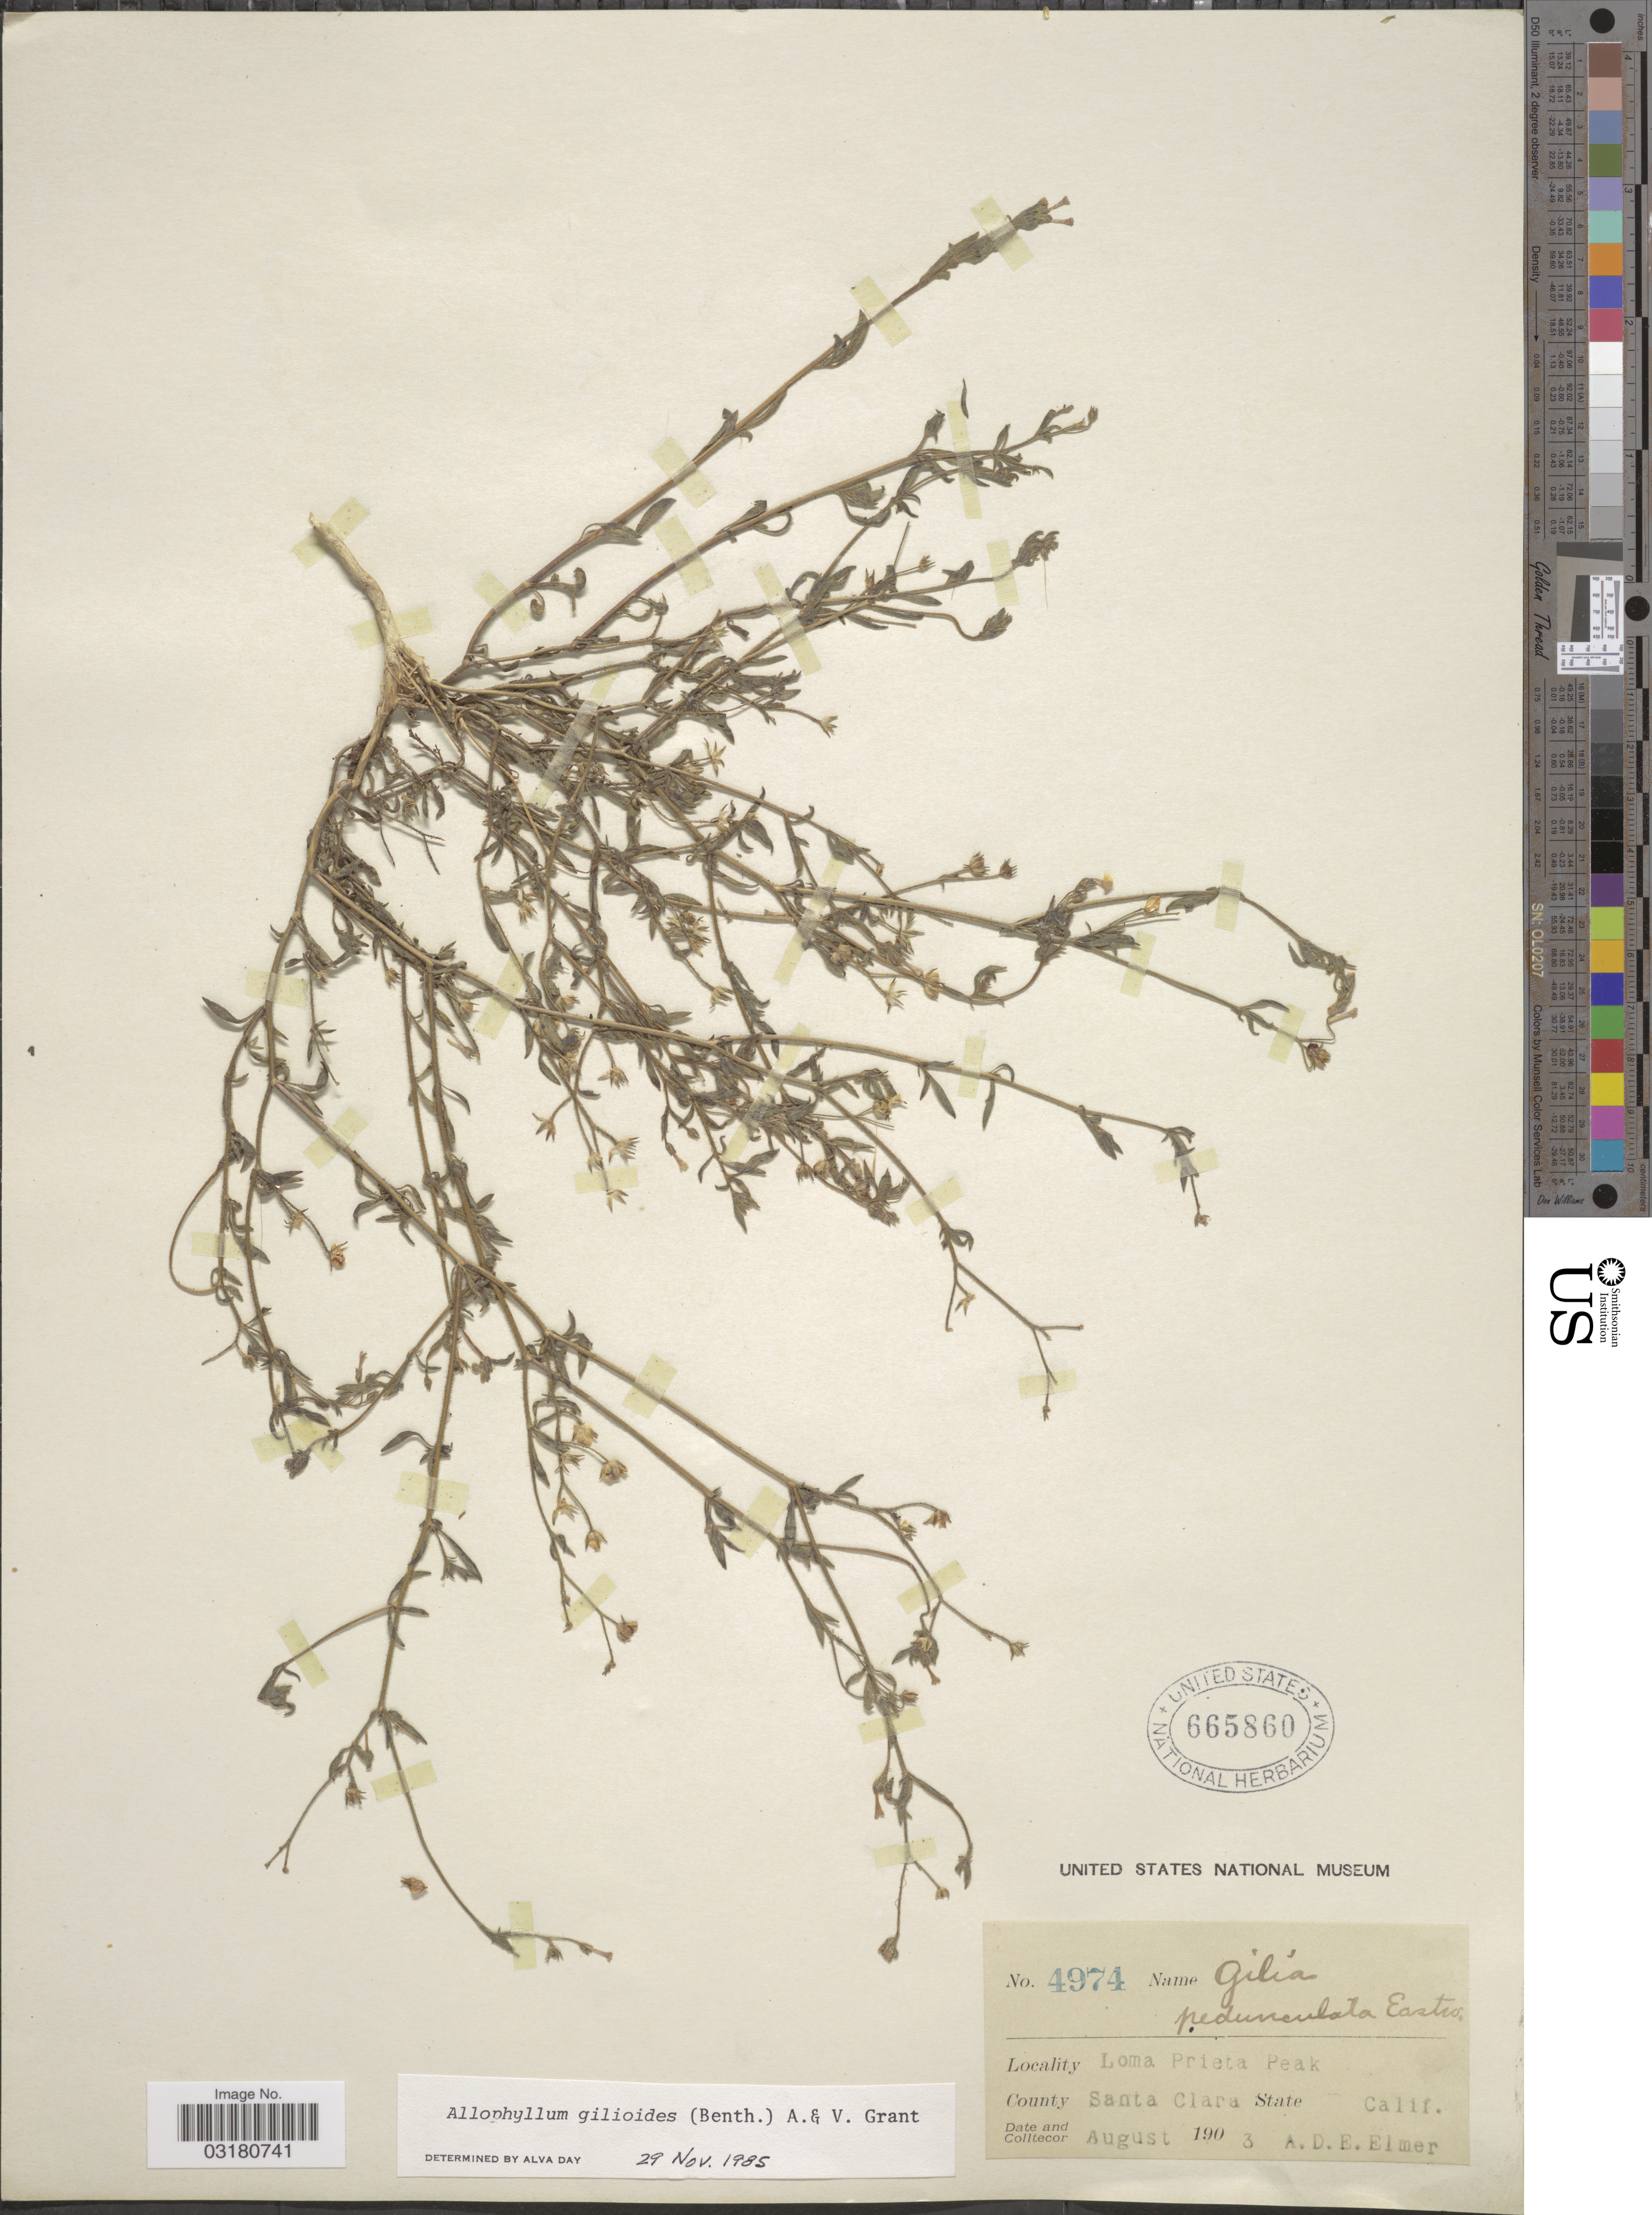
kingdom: Plantae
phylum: Tracheophyta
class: Magnoliopsida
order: Ericales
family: Polemoniaceae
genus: Allophyllum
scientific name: Allophyllum gilioides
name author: (Benth.) Benth.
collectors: A. D. E. Elmer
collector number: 4974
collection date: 1903-08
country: United States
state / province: California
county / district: Santa Clara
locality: Loma Prieta Peak. County Santa Clara. State Calif.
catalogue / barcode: US 665860